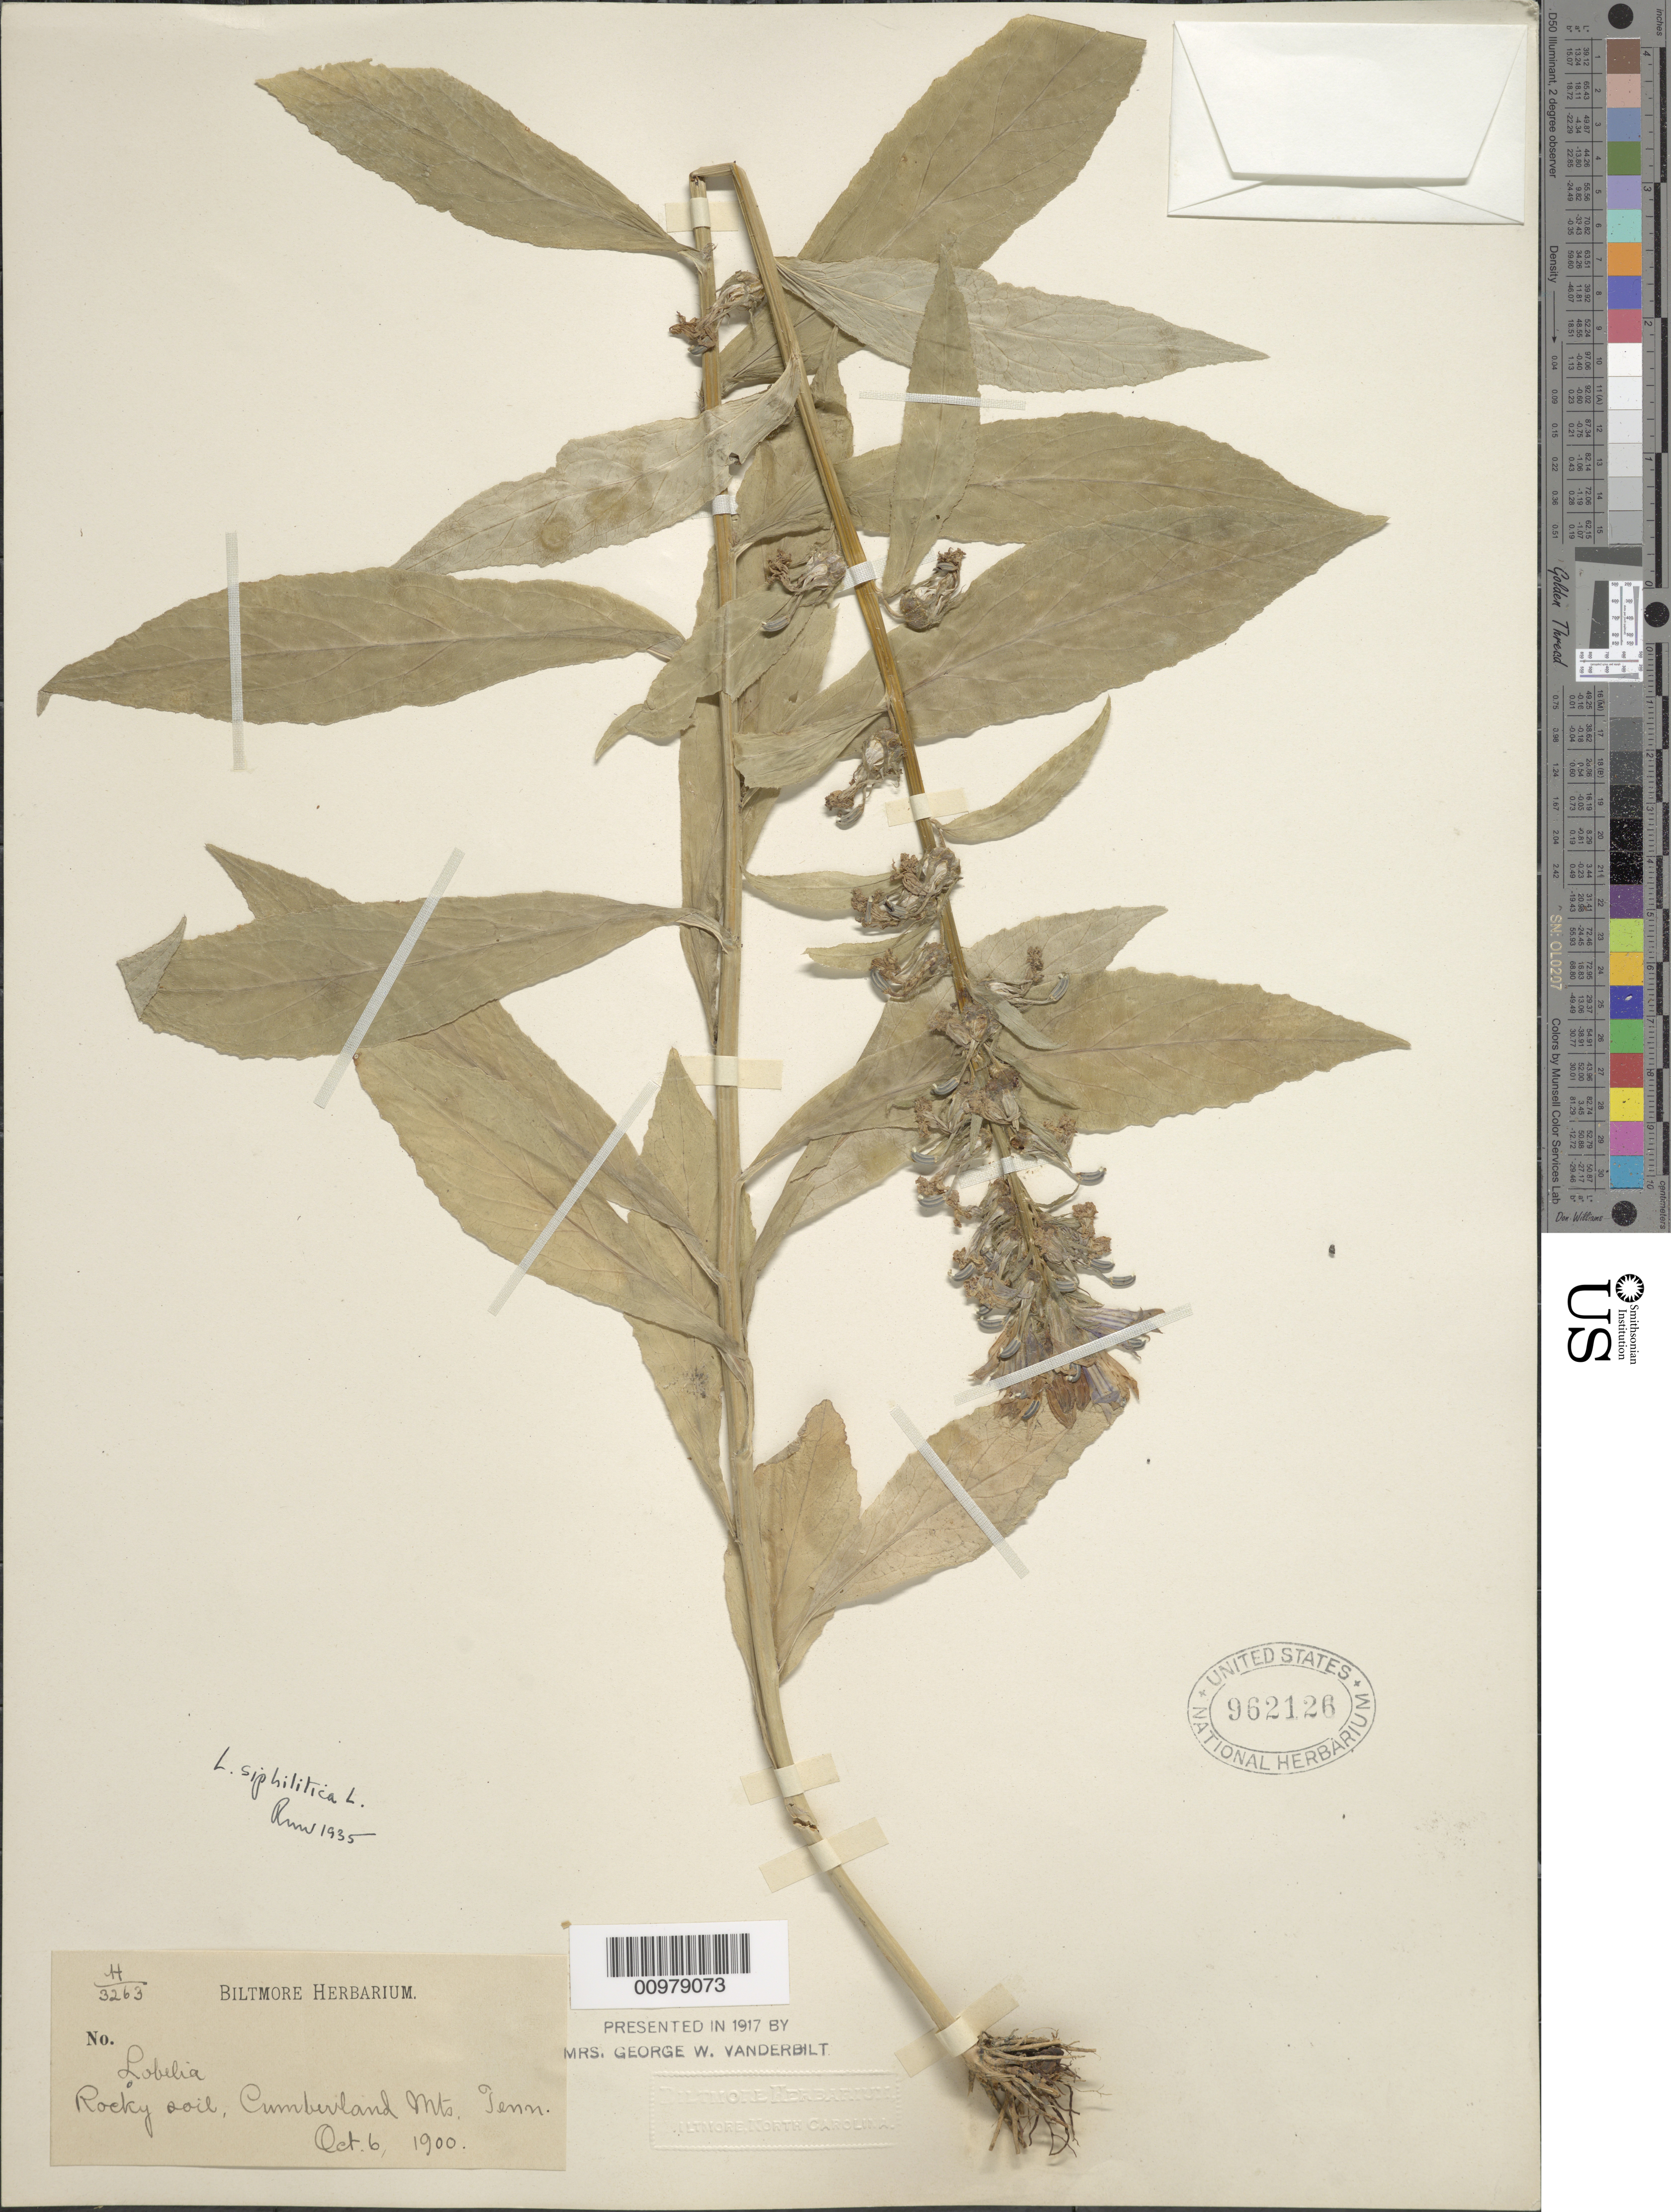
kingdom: Plantae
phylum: Tracheophyta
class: Magnoliopsida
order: Asterales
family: Campanulaceae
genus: Lobelia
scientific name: Lobelia siphilitica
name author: L.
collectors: ex herb. Biltmore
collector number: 3263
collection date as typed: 02 Oct 1900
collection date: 1900-10-02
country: United States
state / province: Tennessee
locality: Cumberland Mts.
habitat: rocky soil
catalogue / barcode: US 962126